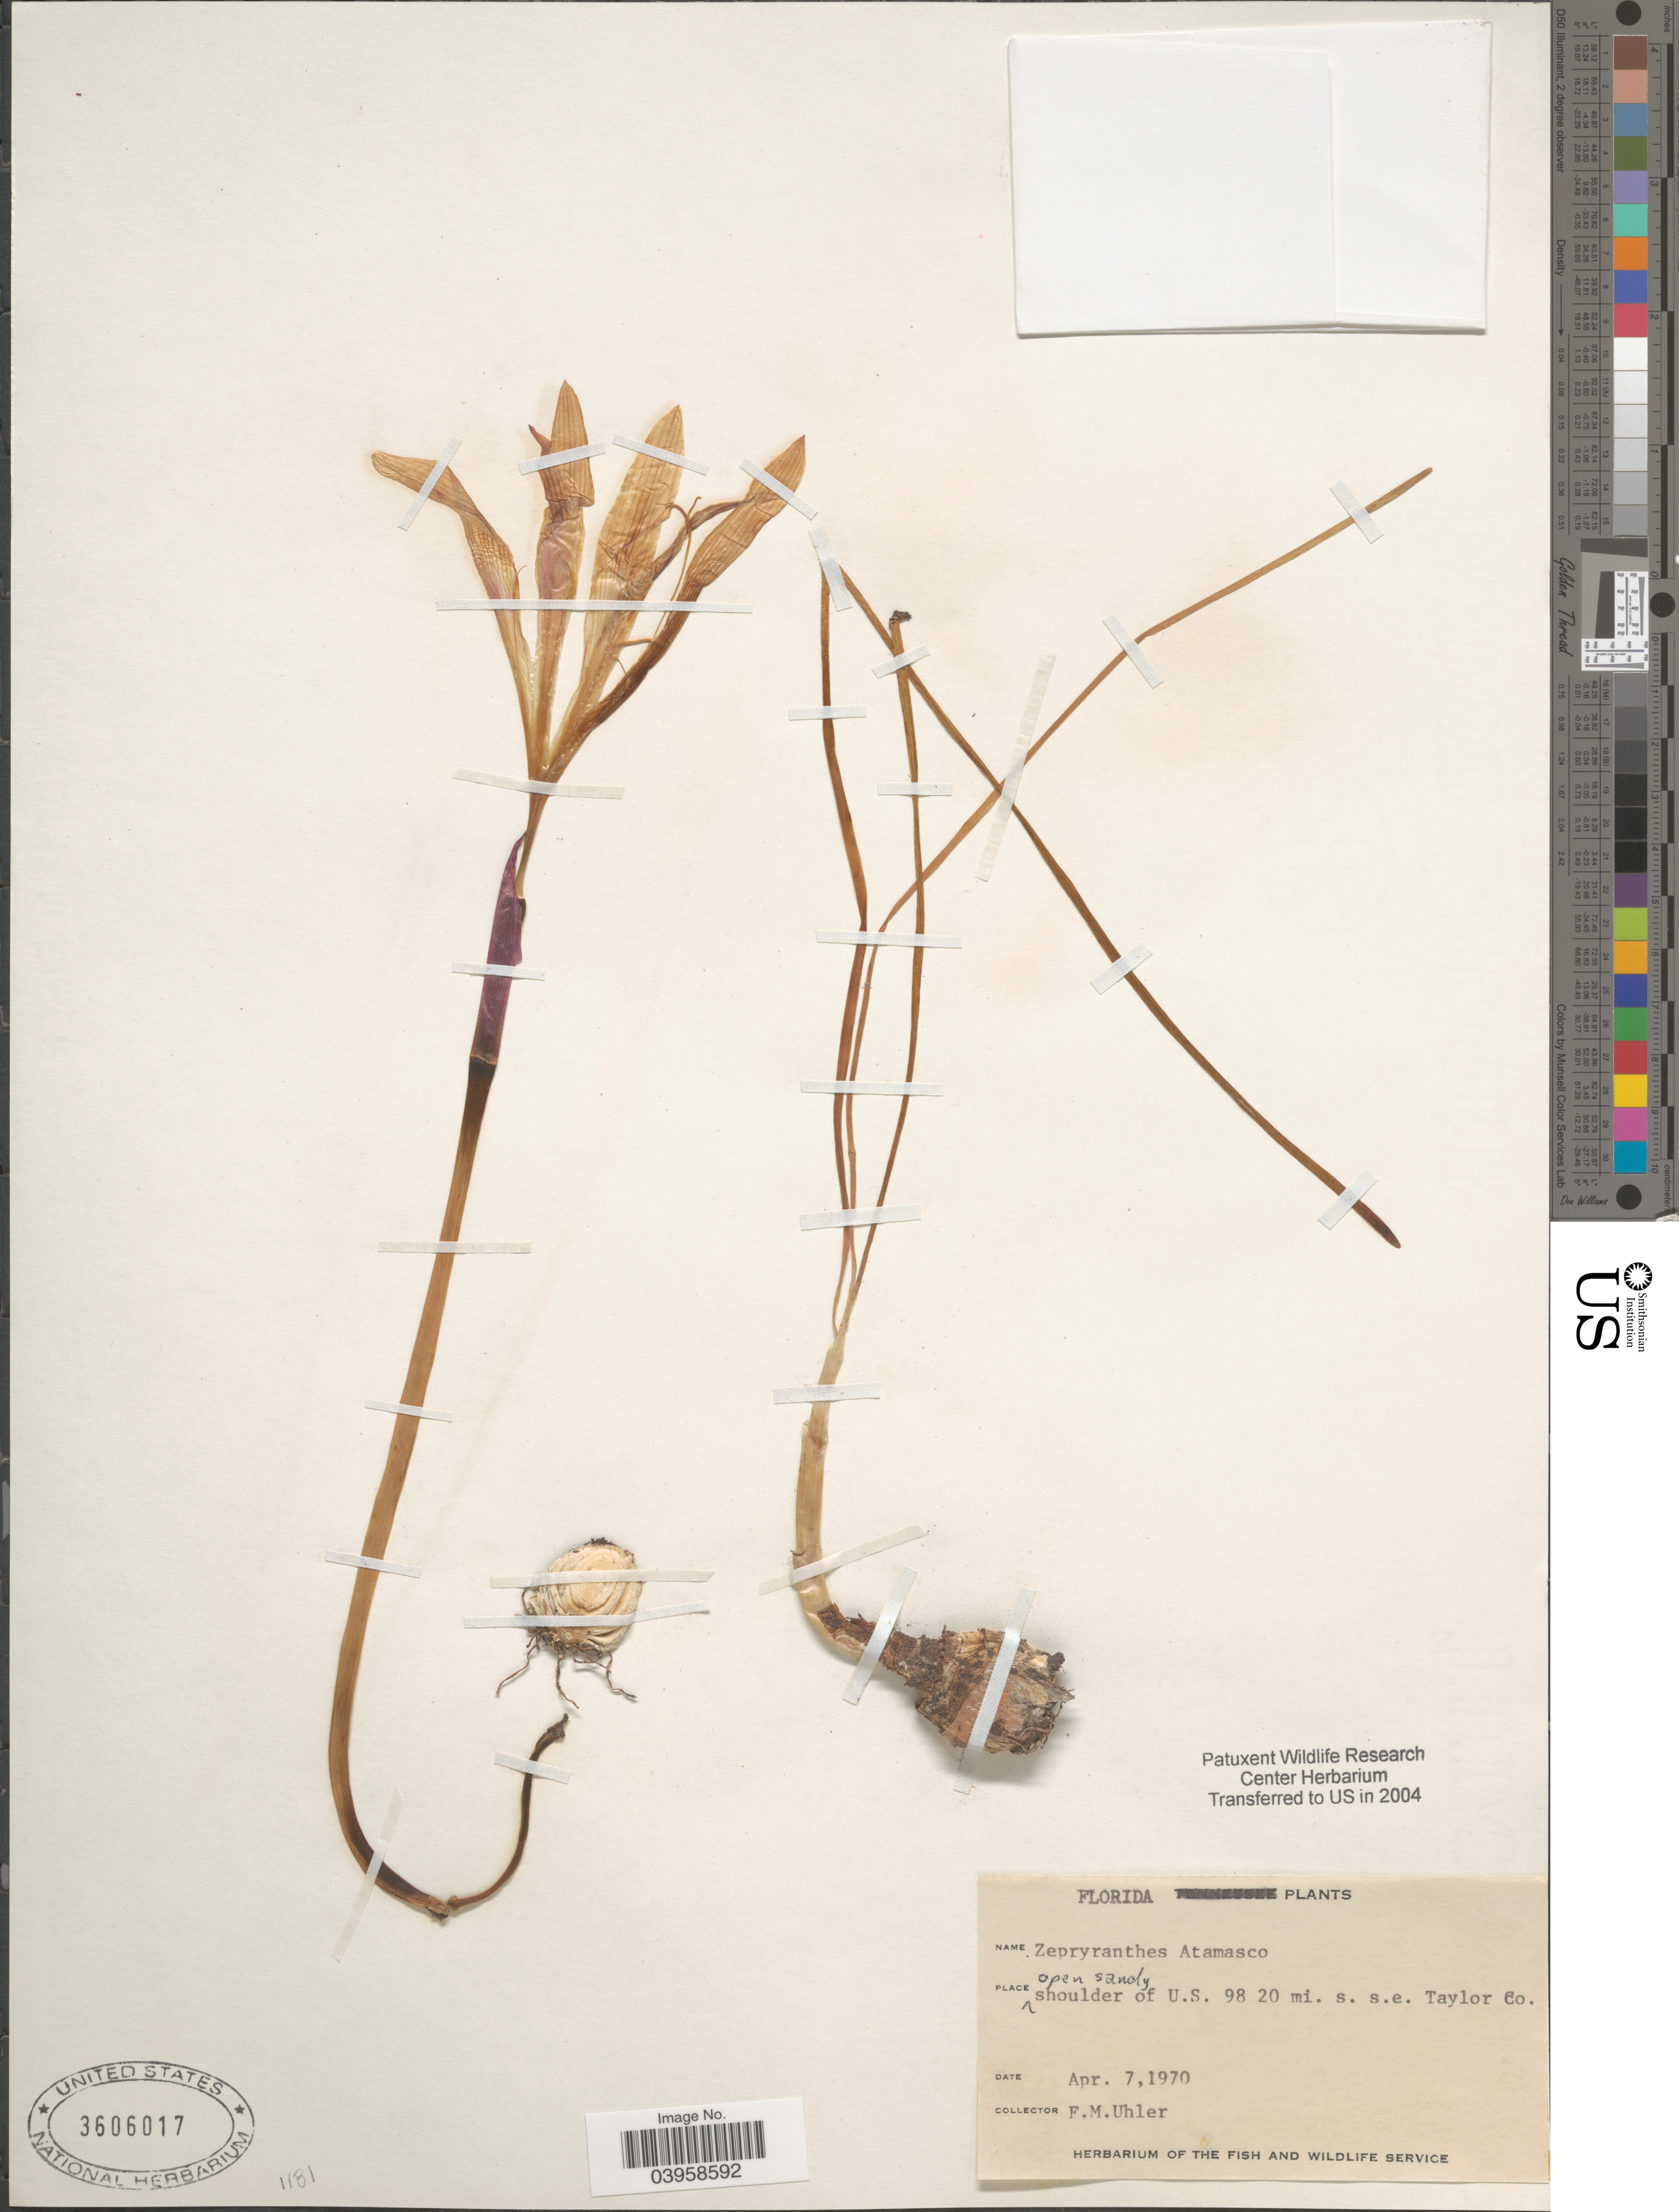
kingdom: Plantae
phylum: Tracheophyta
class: Liliopsida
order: Asparagales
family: Amaryllidaceae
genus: Zephyranthes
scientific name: Zephyranthes atamasco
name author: (L.) Herb.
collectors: F. M. Uhler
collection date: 1970-04-07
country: United States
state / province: Florida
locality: Open sandy shoulde of U.S. 98 20 mi. s. s.e. Taylor Co.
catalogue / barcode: US 3606017